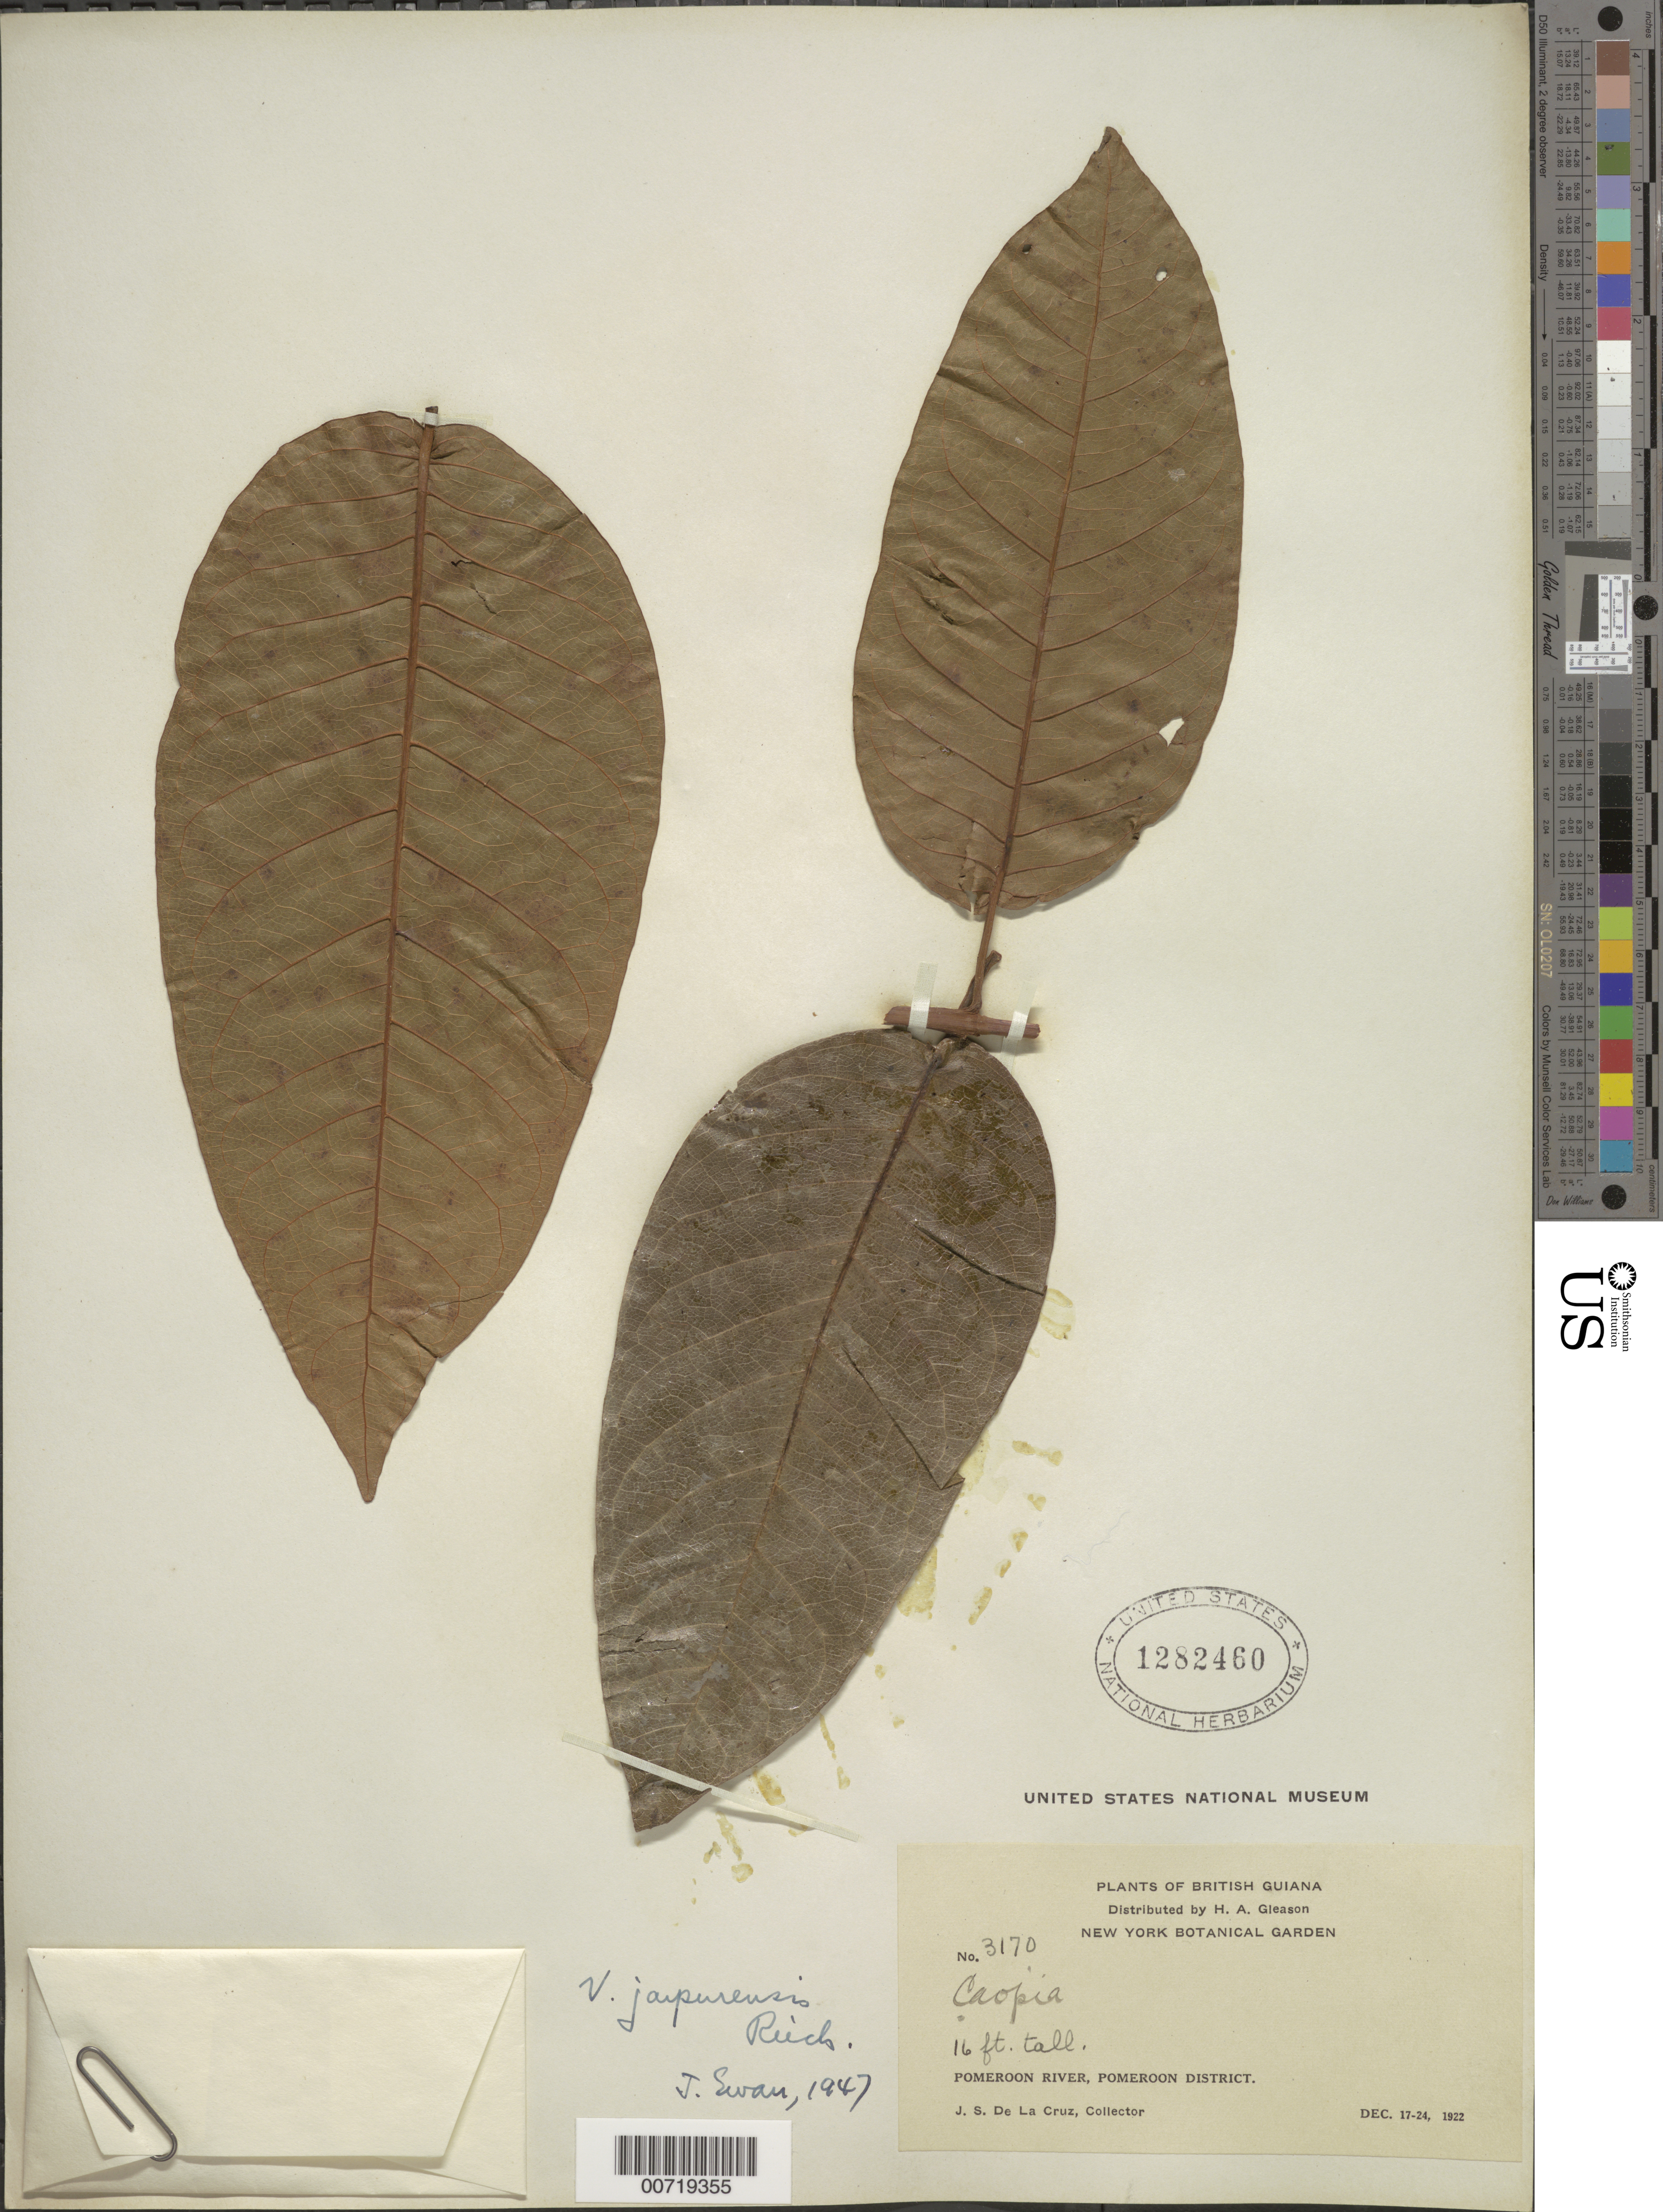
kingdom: Plantae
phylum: Tracheophyta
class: Magnoliopsida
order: Malpighiales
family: Hypericaceae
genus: Vismia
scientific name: Vismia japurensis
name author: Reichardt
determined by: Ewan, J. A.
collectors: J. S. de la Cruz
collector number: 3170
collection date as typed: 17-Dec-22 to 24-Dec-22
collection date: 1922-12-17/1922-12-24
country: Guyana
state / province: Pomeroon-Supenaam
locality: Pomeroon R.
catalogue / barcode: US 1282460